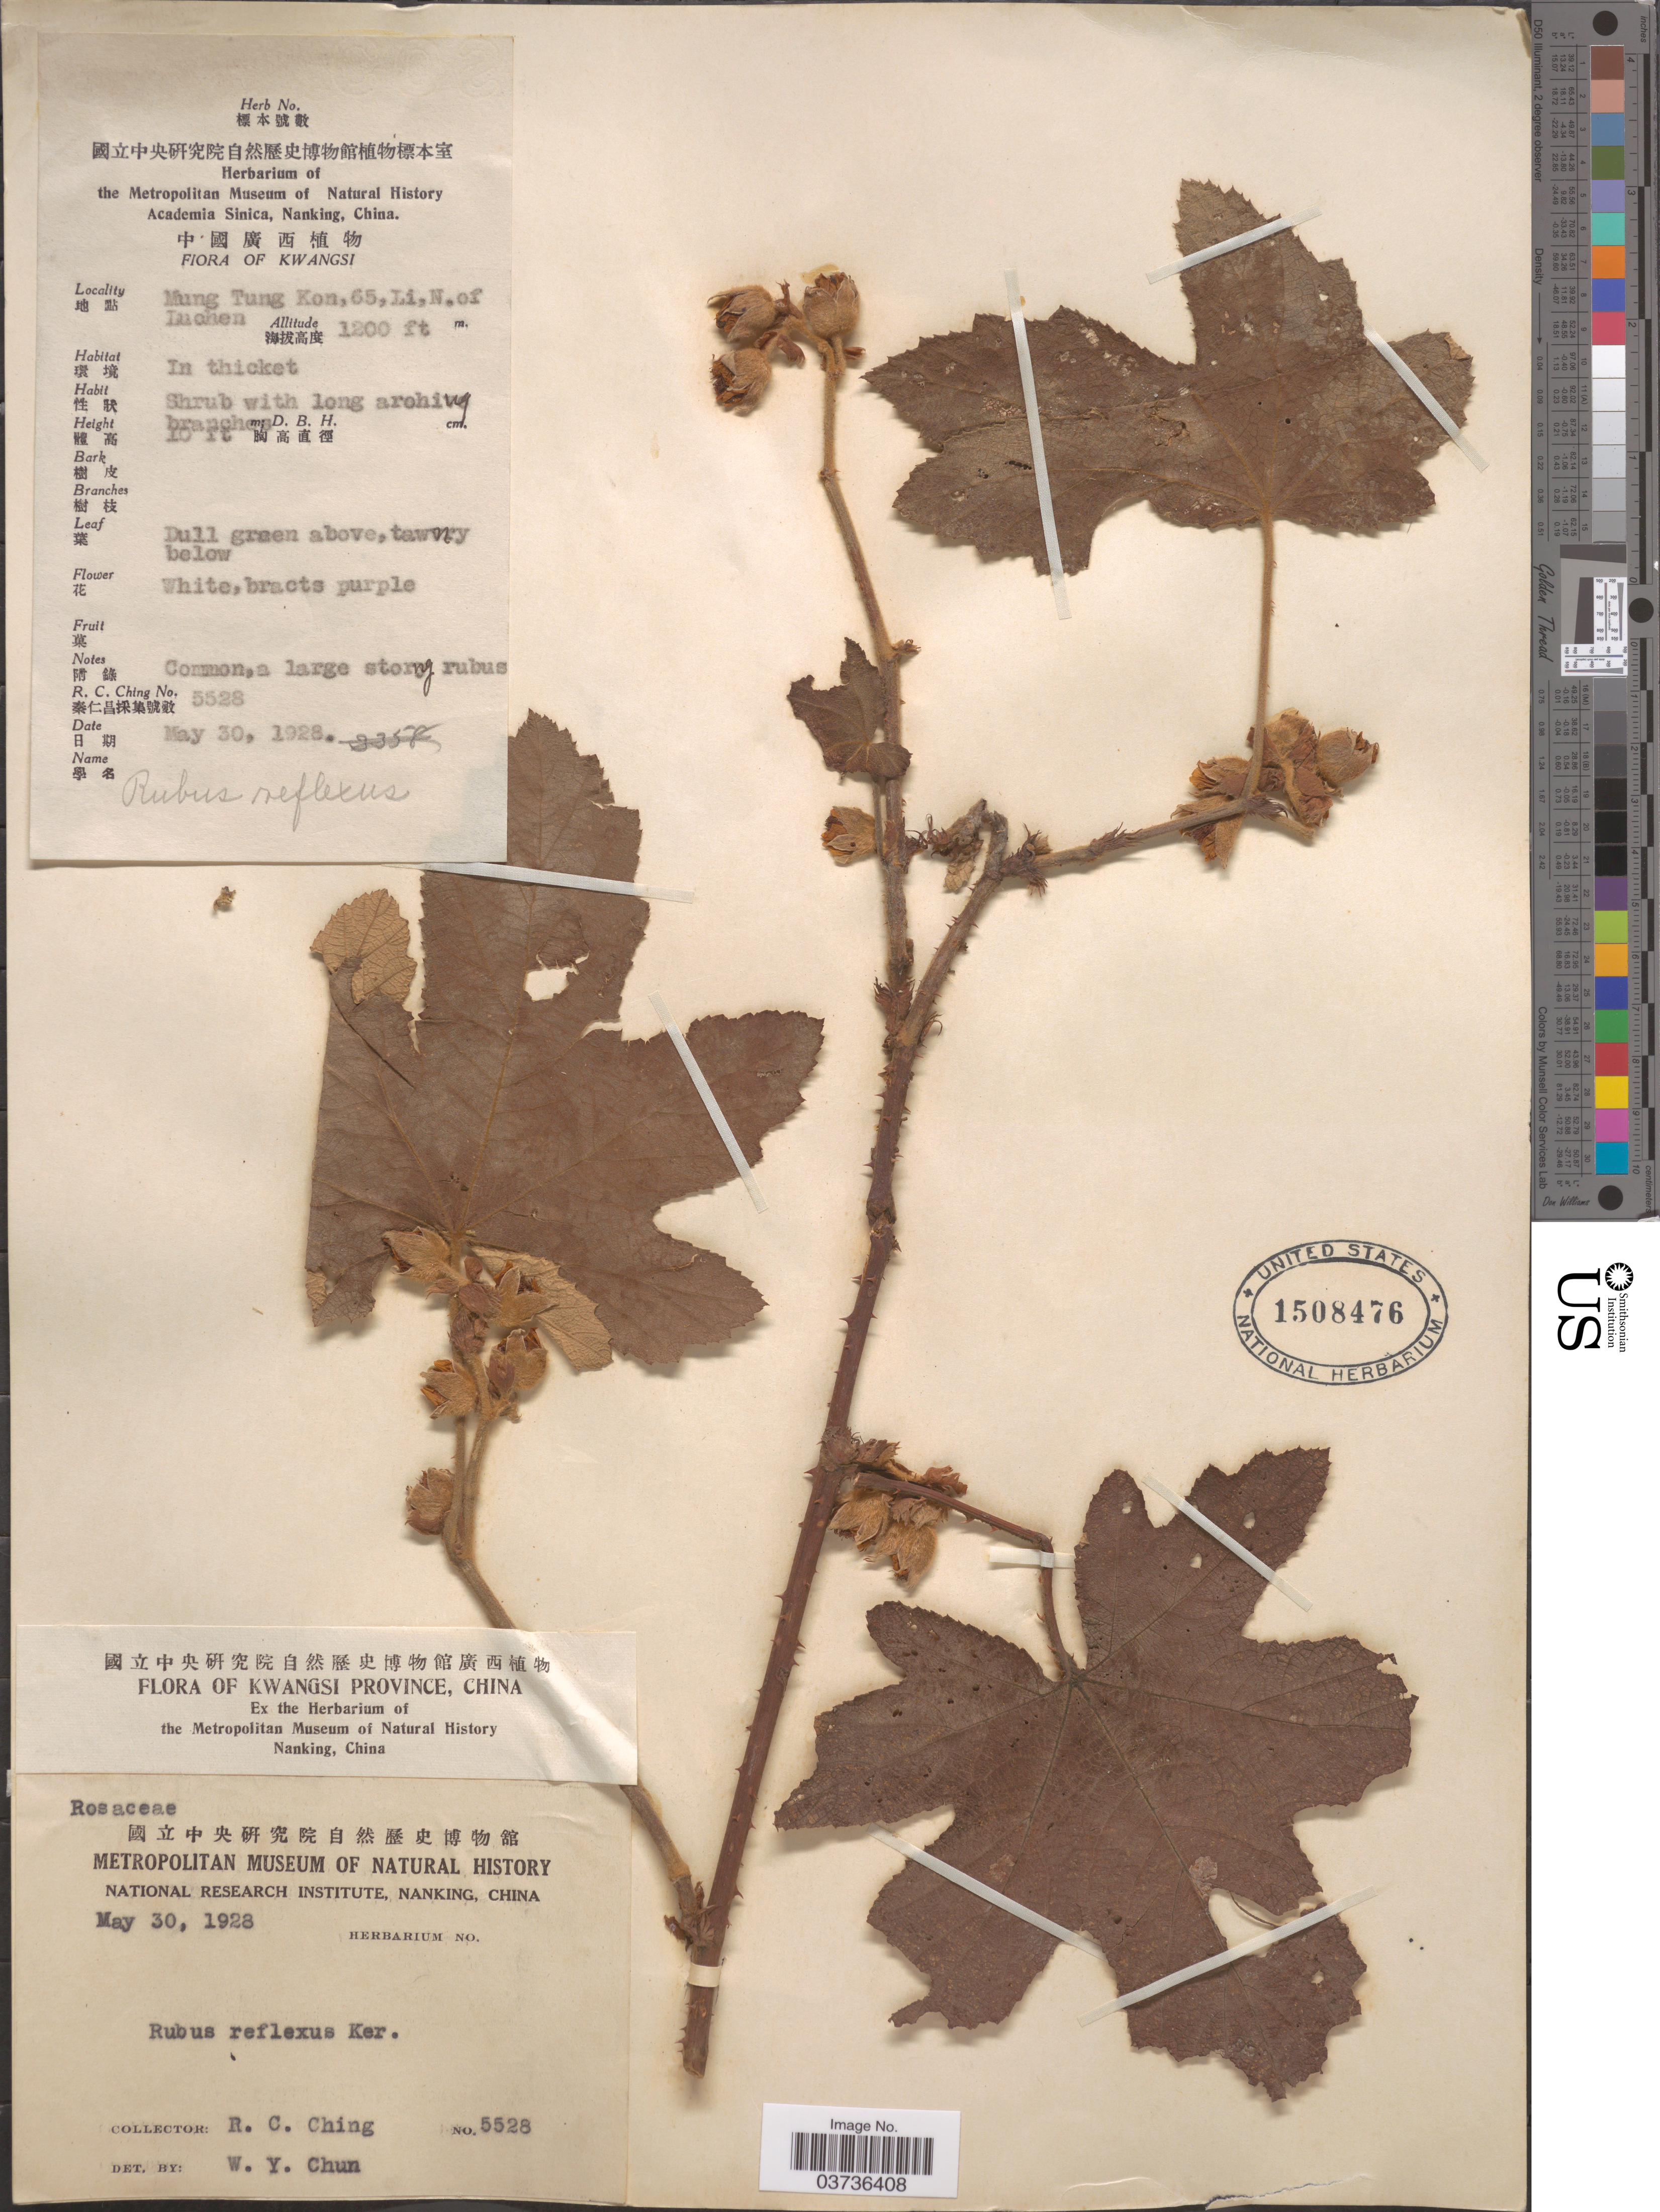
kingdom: Plantae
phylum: Tracheophyta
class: Magnoliopsida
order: Rosales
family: Rosaceae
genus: Rubus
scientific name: Rubus reflexus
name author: Ker Gawl.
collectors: R. C. Ching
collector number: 5528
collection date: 1928-05-30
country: China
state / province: Guangxi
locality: Kwangsi Province. Mung Tung Kon, 65, Li, N. of Luchen.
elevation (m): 366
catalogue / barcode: US 1508476